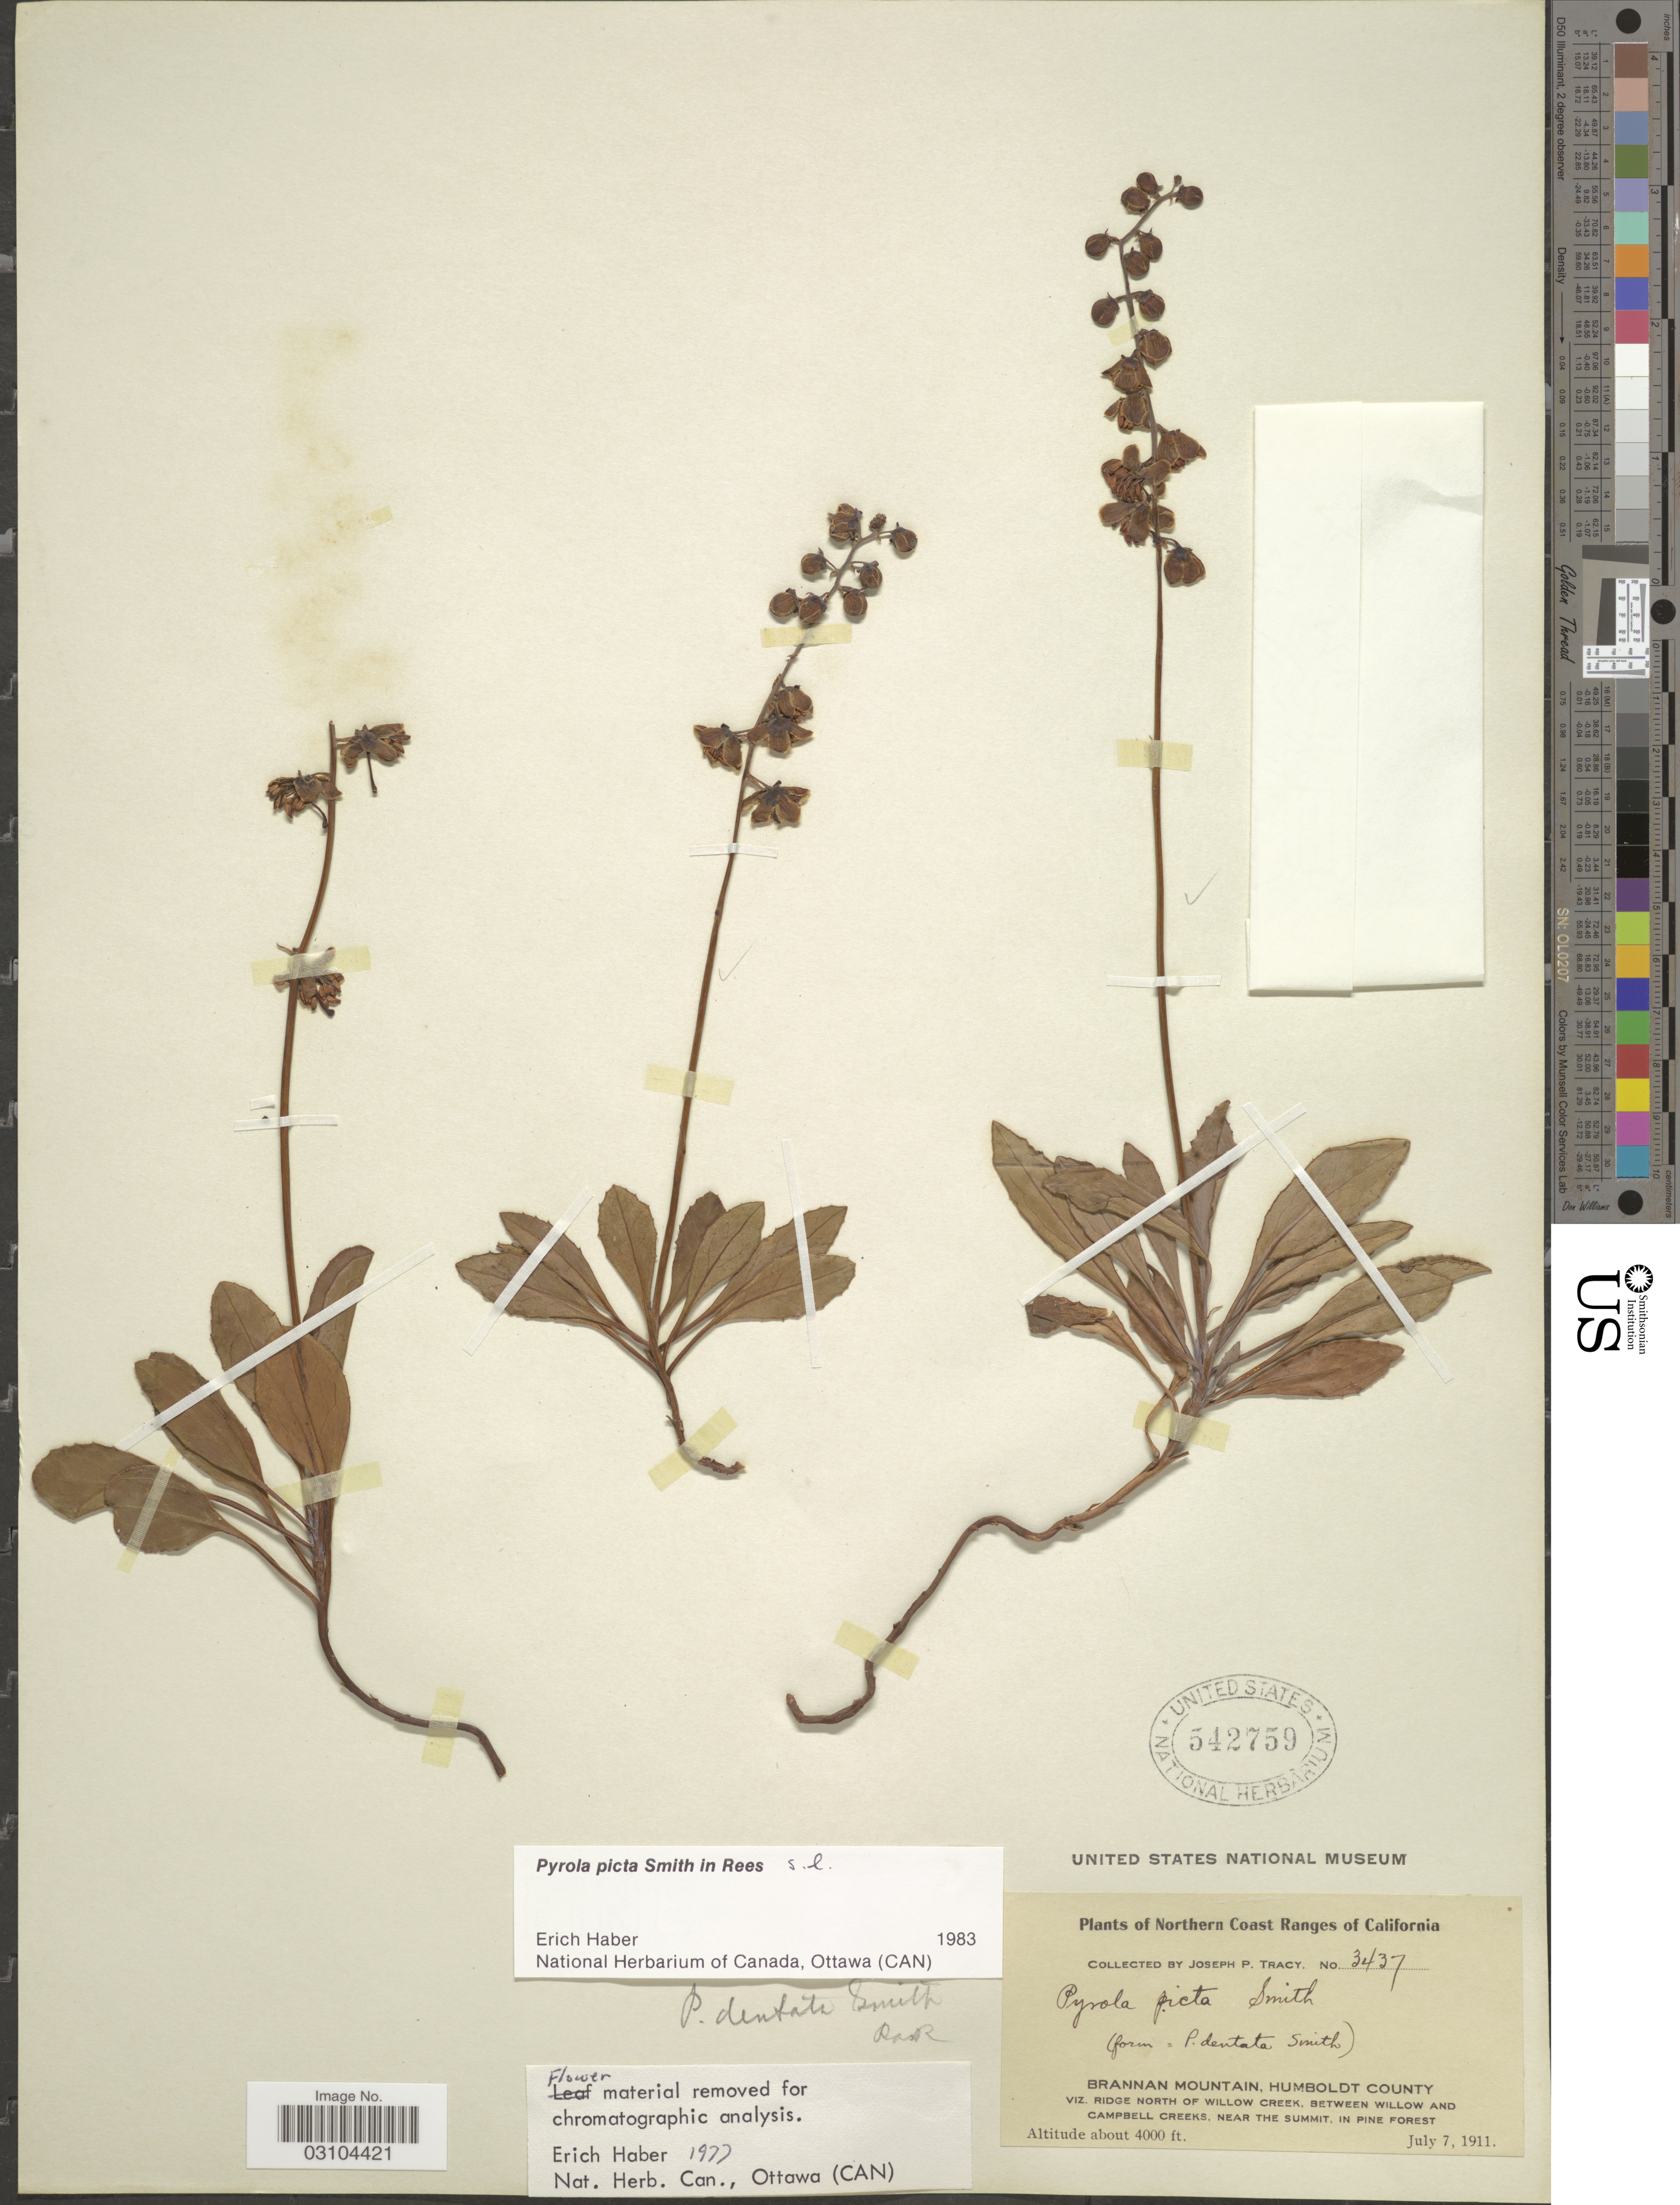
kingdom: Plantae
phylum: Tracheophyta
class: Magnoliopsida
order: Ericales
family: Ericaceae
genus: Pyrola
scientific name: Pyrola picta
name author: Sm. in Rees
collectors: J. Tracy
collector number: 3437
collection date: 1911-07-07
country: United States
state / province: California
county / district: Humboldt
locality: Northern Coast Ranges of California, Brannan Mountain, Humboldt County, Viz. Ridge North of Willow Creek, between Willow and Campbell Creeks, near the summit, in pine forest.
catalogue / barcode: US 542759